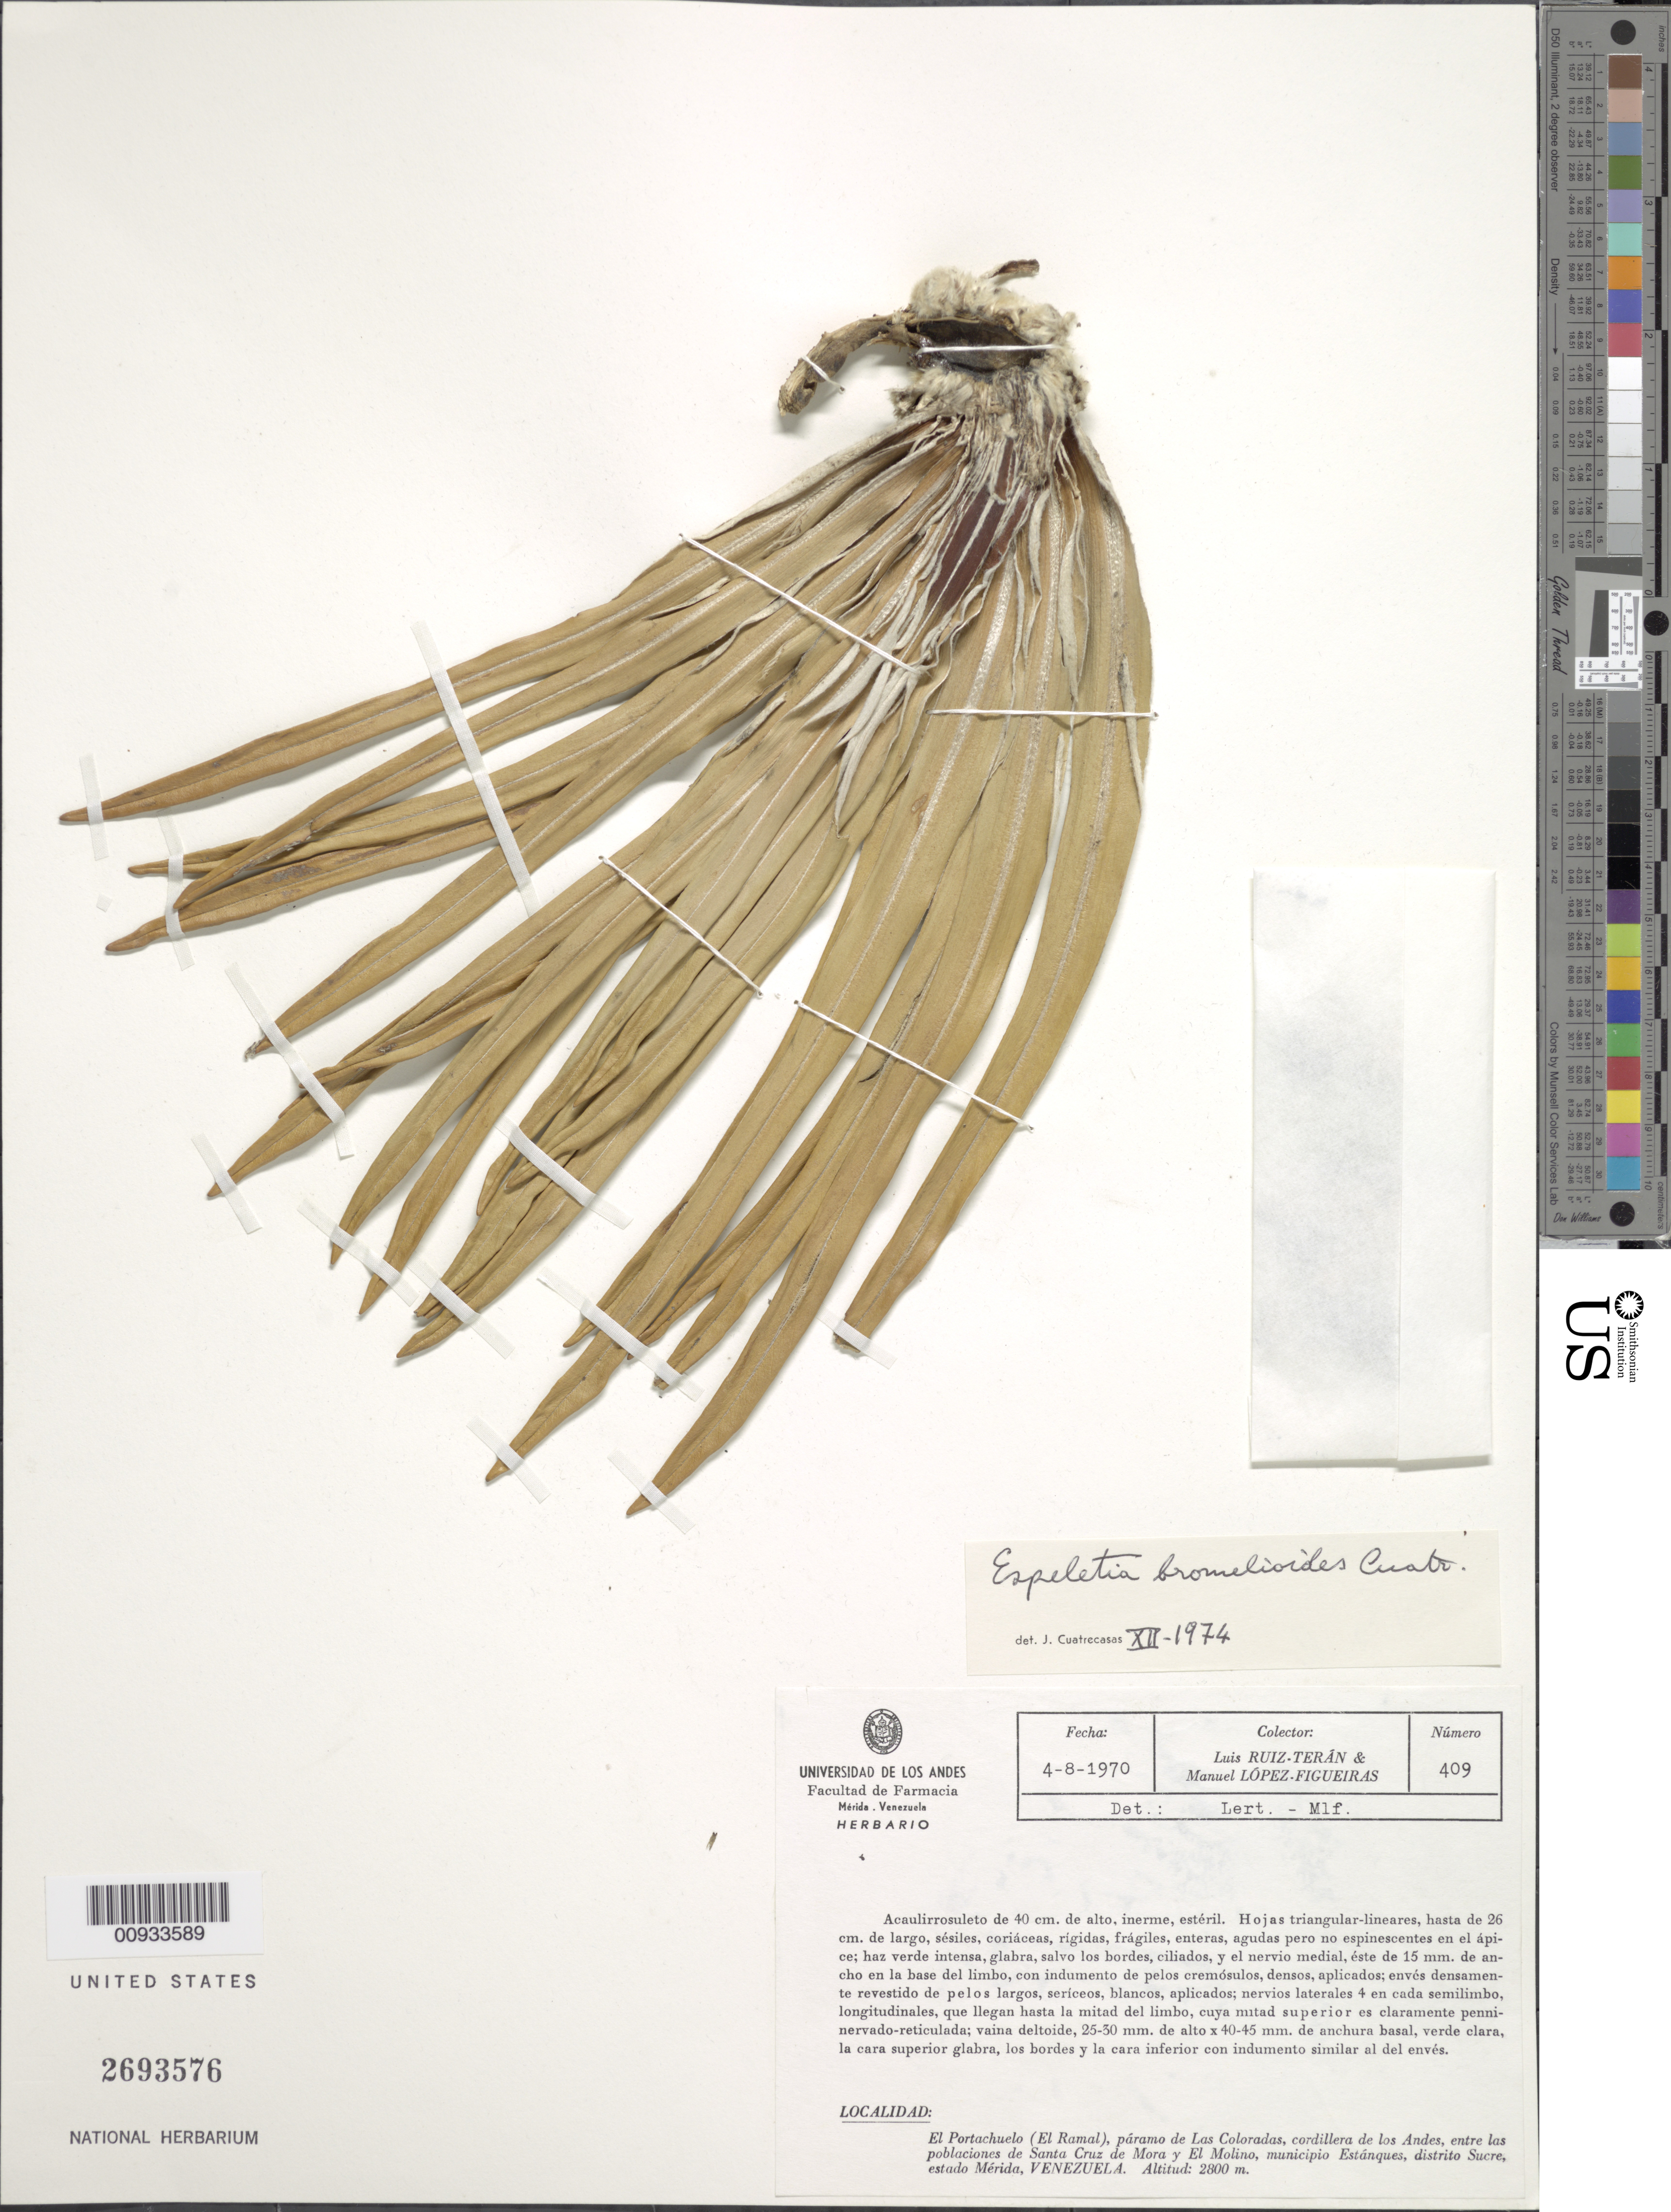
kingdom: Plantae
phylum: Tracheophyta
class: Magnoliopsida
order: Asterales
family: Asteraceae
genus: Ruilopezia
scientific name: Ruilopezia bromelioides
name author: (Cuatrec.) Cuatrec.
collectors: L. Teran & M. López Figueiras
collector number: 409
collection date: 1970-08-04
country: Venezuela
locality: El Portachuelo (El Ramal), paramo de Las Coloradas, Cordillera de los Andes, entre las poblaciones de Santa Cruz de Mora y El Molino, Municipio Estanques, Distrito Sucre, Estado Merida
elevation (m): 2800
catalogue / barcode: US 2693576